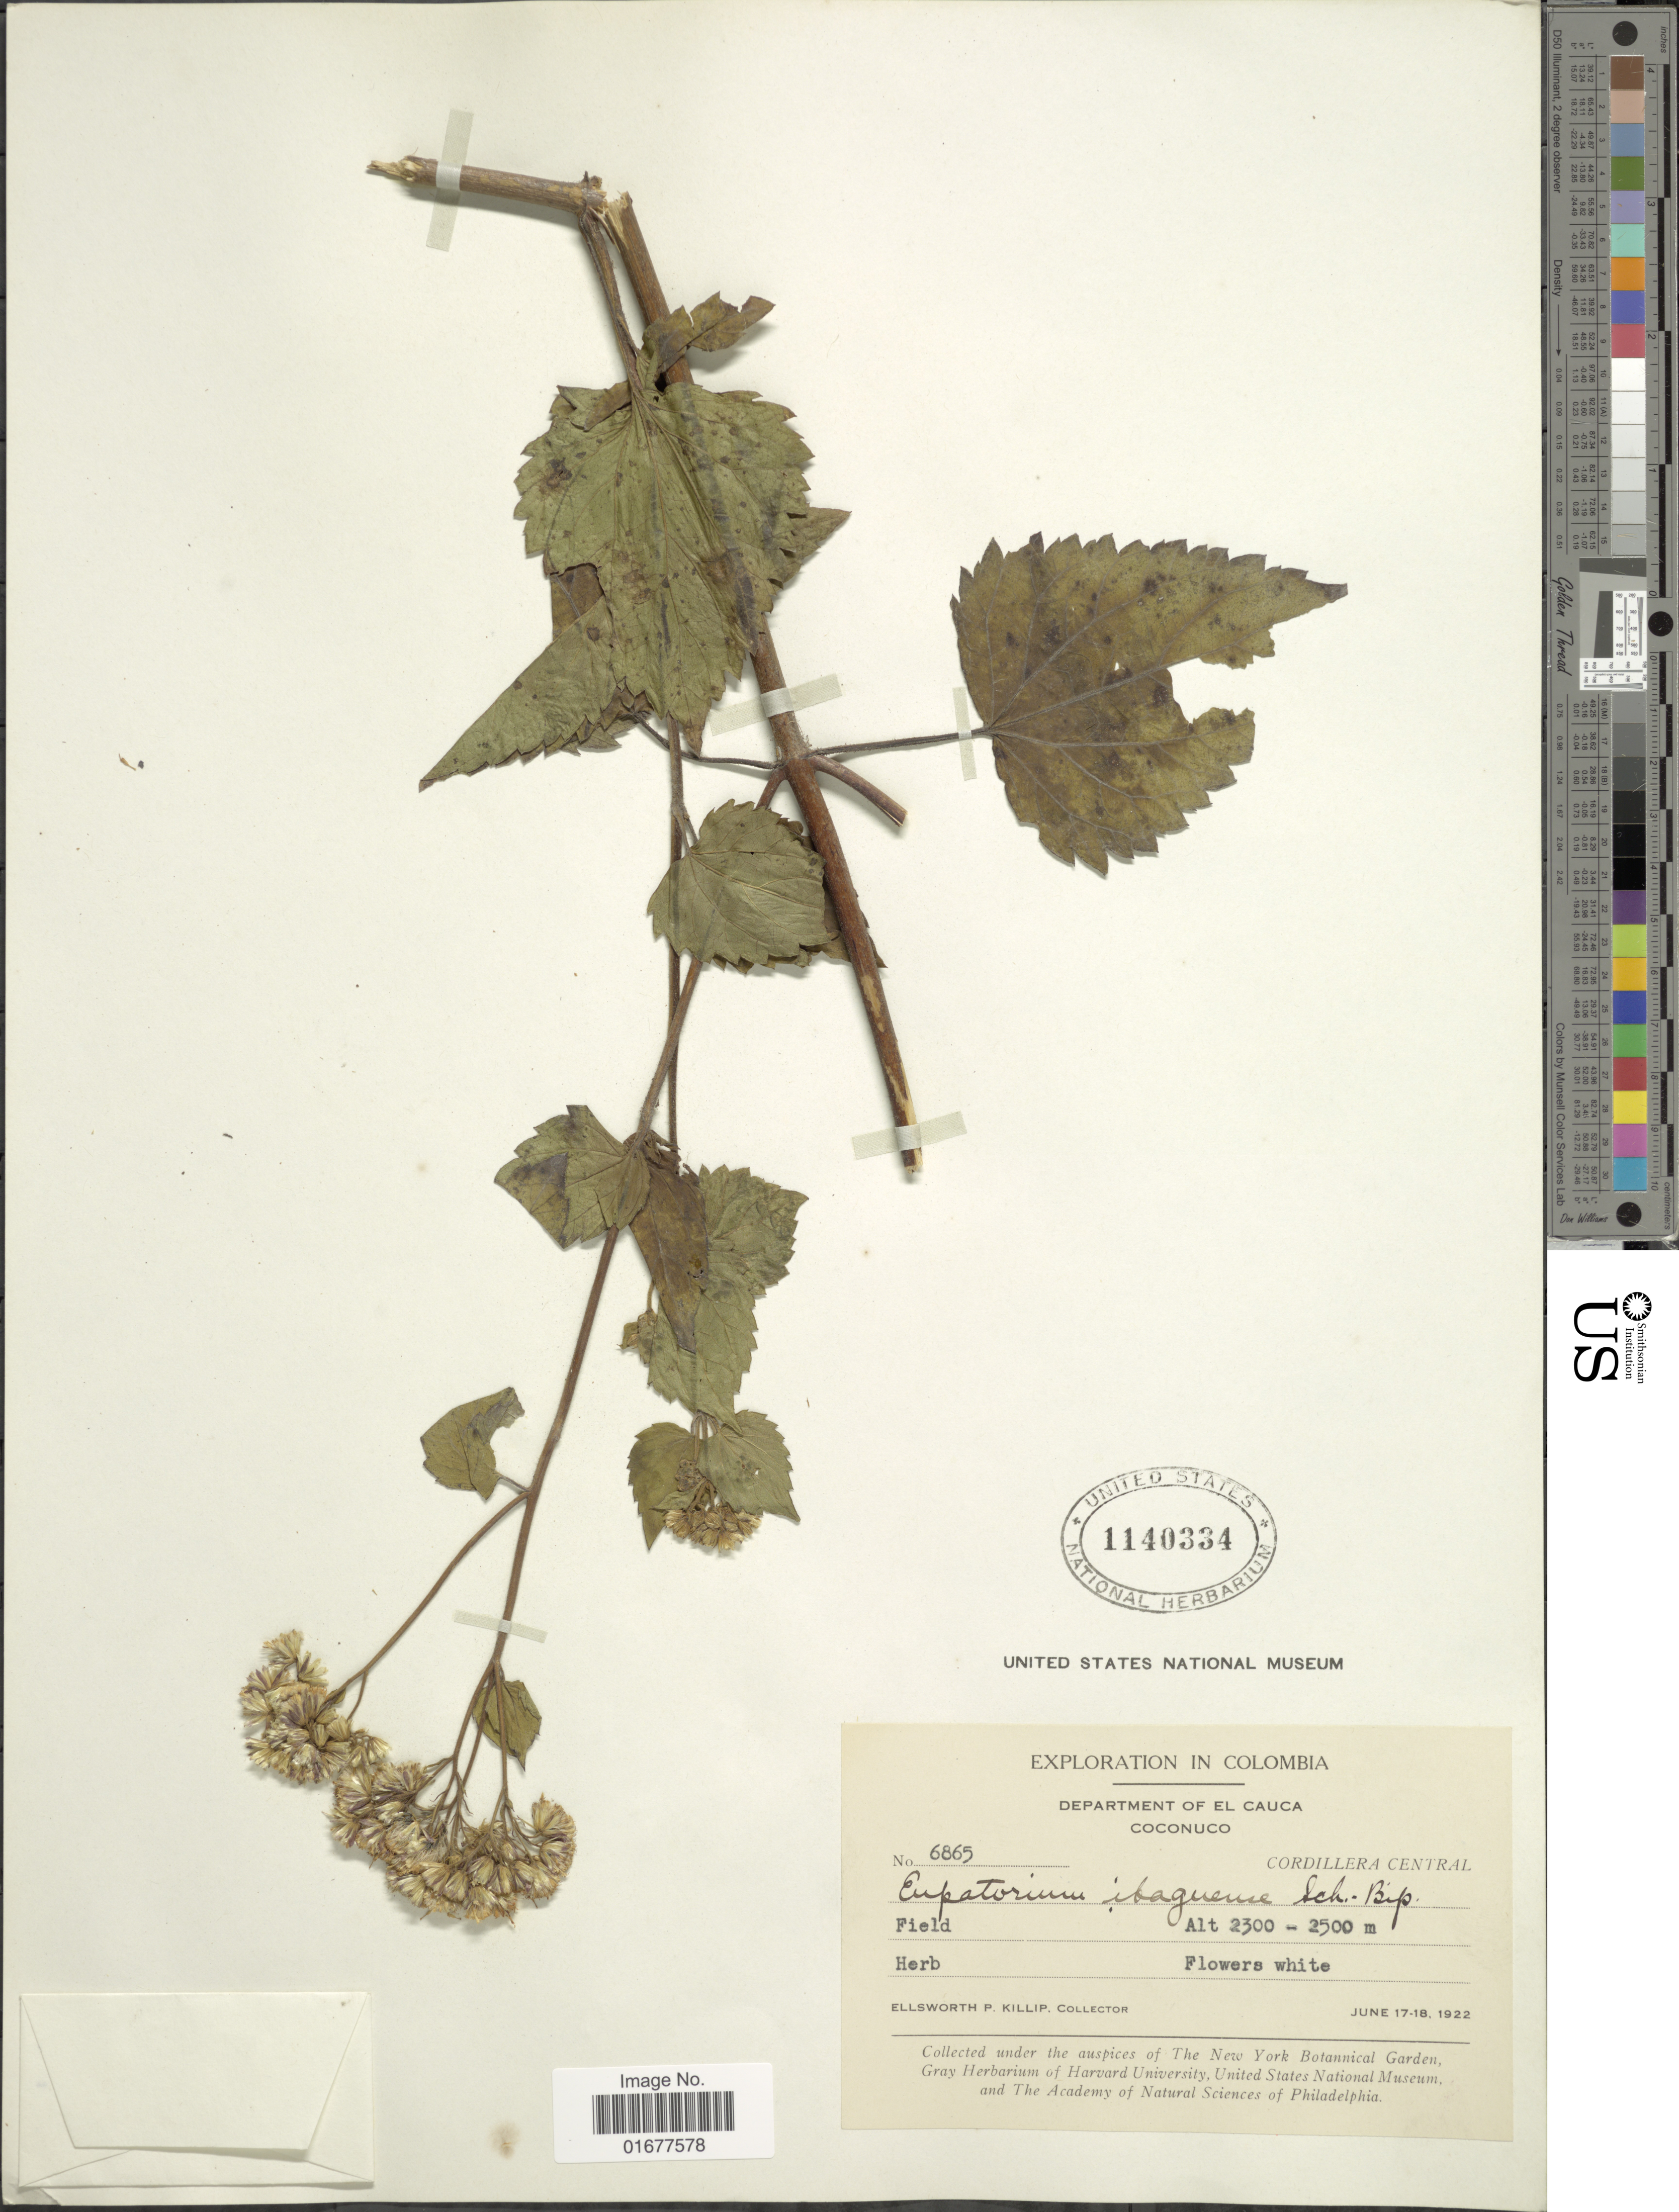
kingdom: Plantae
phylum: Tracheophyta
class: Magnoliopsida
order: Asterales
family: Asteraceae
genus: Ageratina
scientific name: Ageratina sodiroi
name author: (Hieron.) R.M. King & H. Rob.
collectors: E. P. Killip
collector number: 6865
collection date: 1922-06-17/1922-06-18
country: Colombia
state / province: Cauca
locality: Coconuco, Cordillera Central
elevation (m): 2300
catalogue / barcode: US 1140334